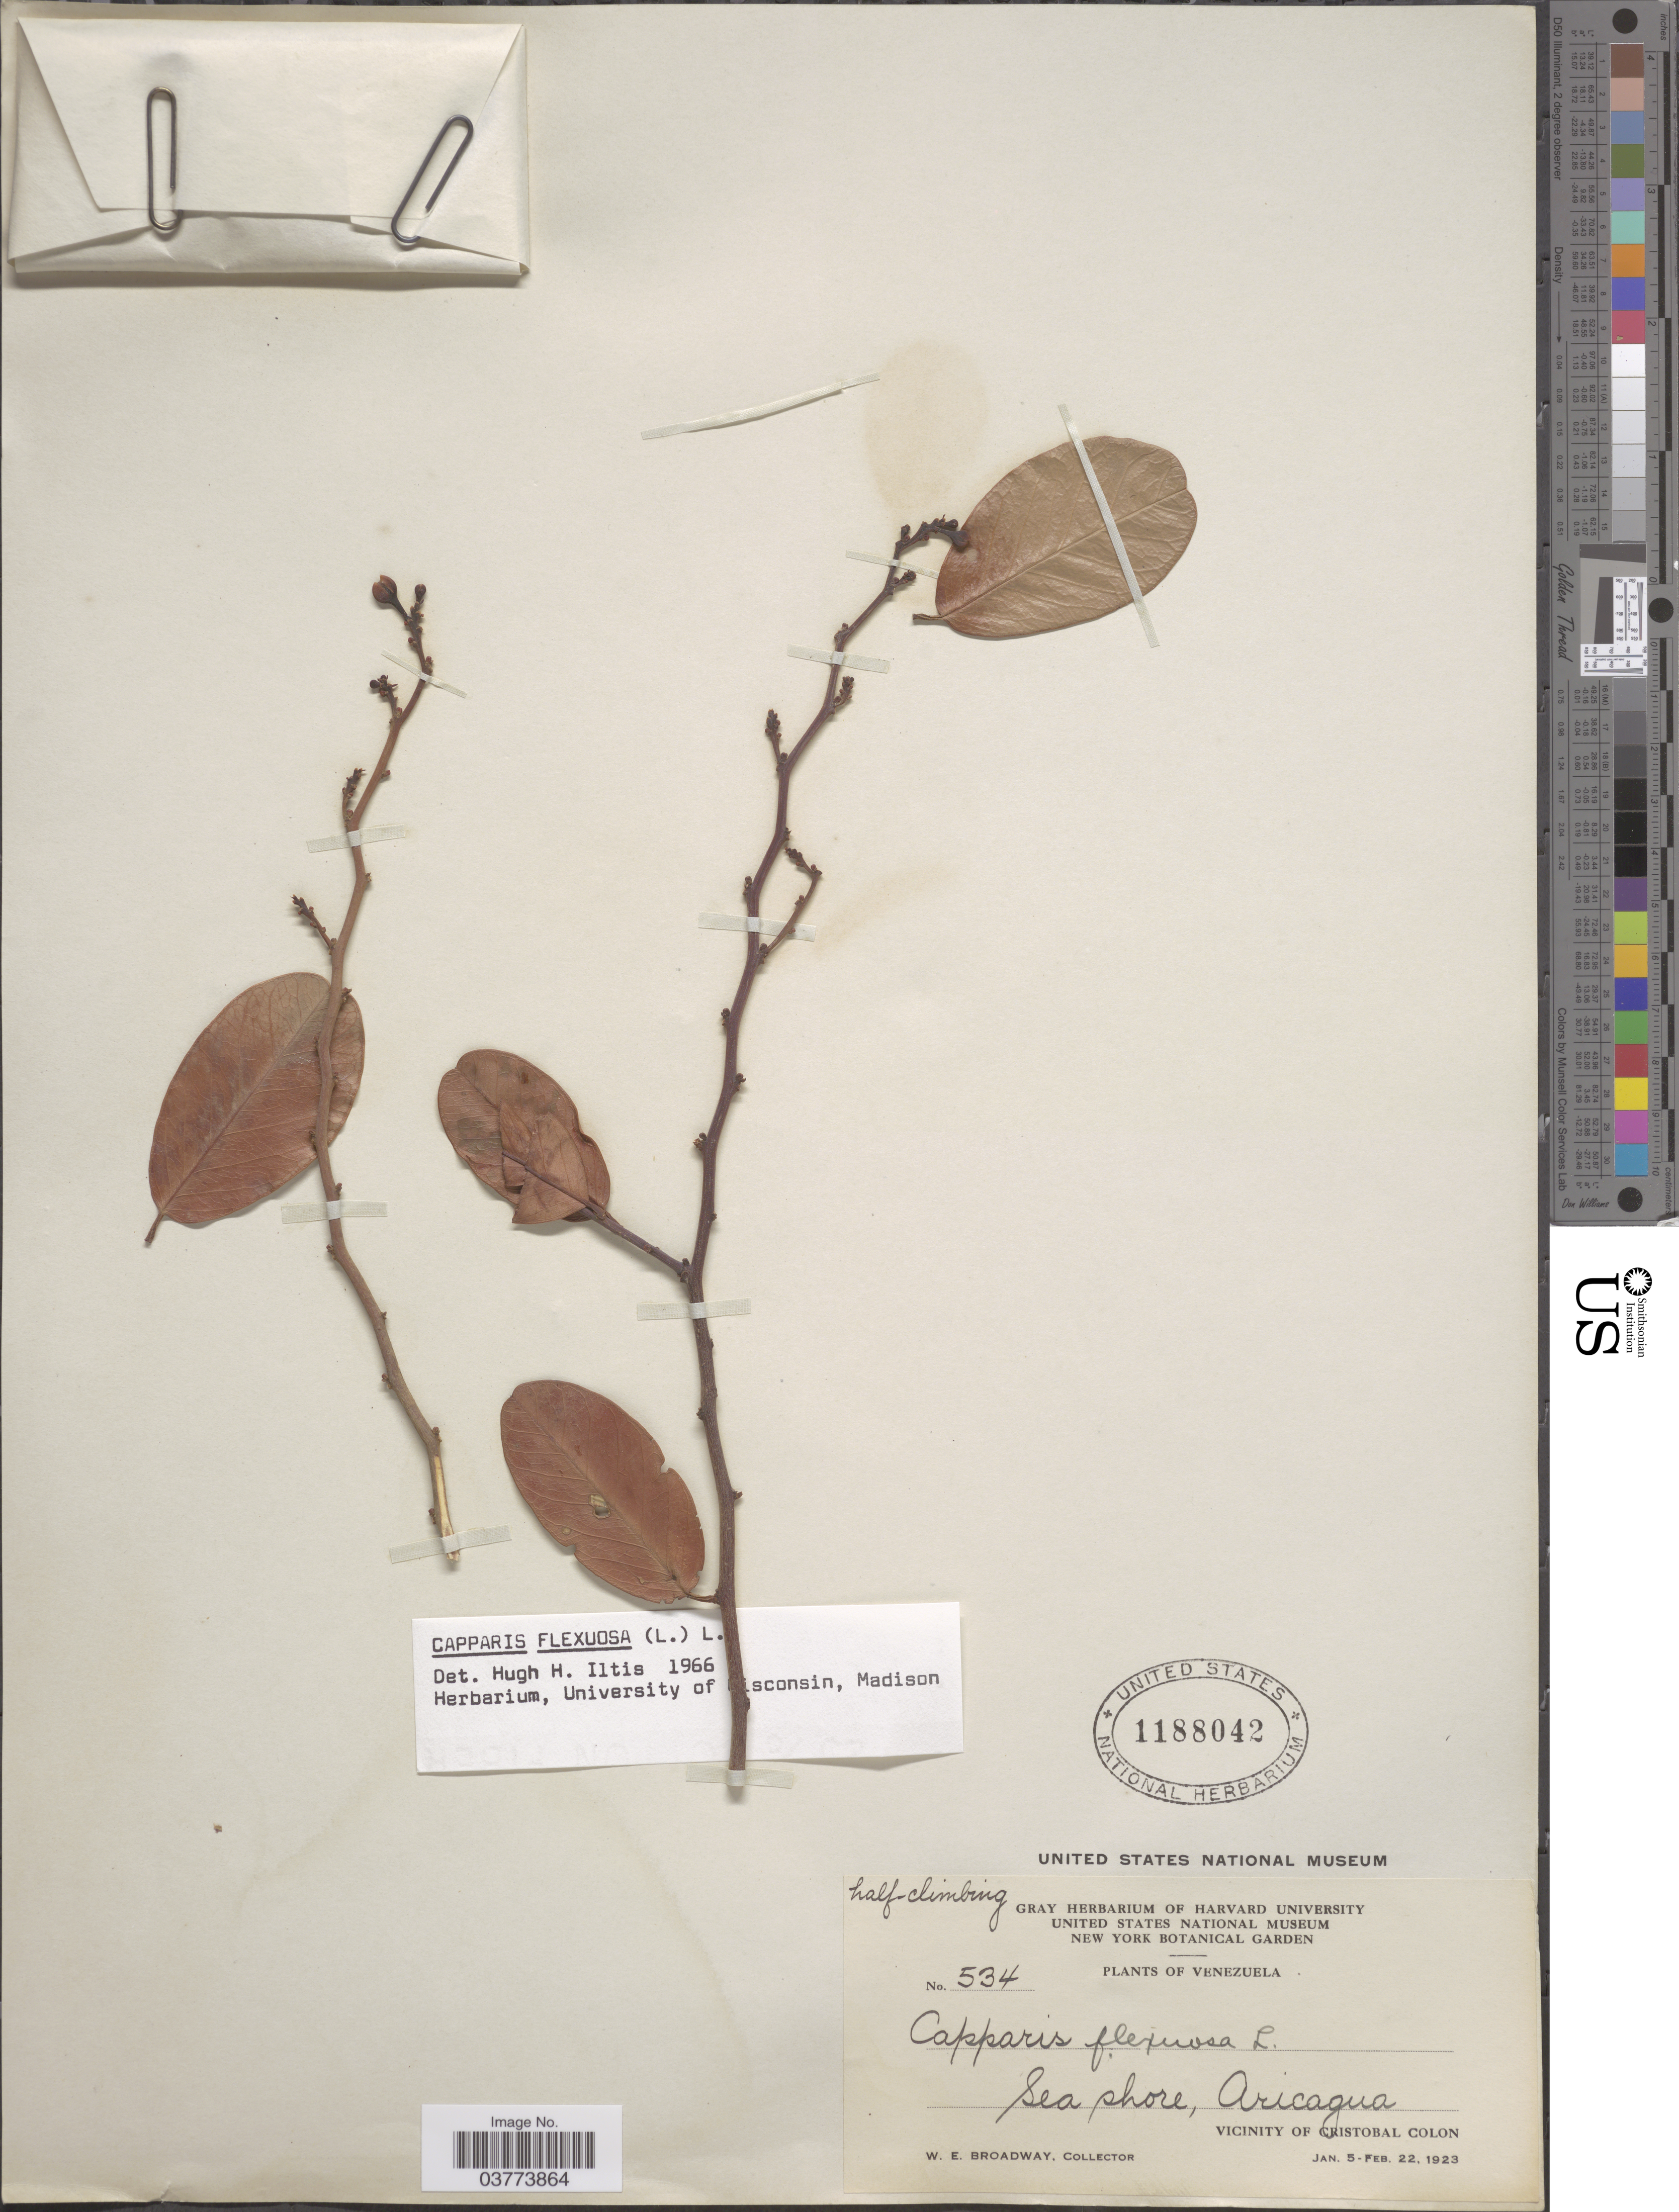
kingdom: Plantae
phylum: Tracheophyta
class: Magnoliopsida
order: Brassicales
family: Capparaceae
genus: Cynophalla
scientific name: Cynophalla flexuosa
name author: (L.) J. Presl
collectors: W. E. Broadway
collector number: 534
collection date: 1923-01-05/1923-02-22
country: Venezuela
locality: Sea shore, Aricagua. Vicinity of Cristobal Colon.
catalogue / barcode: US 1188042